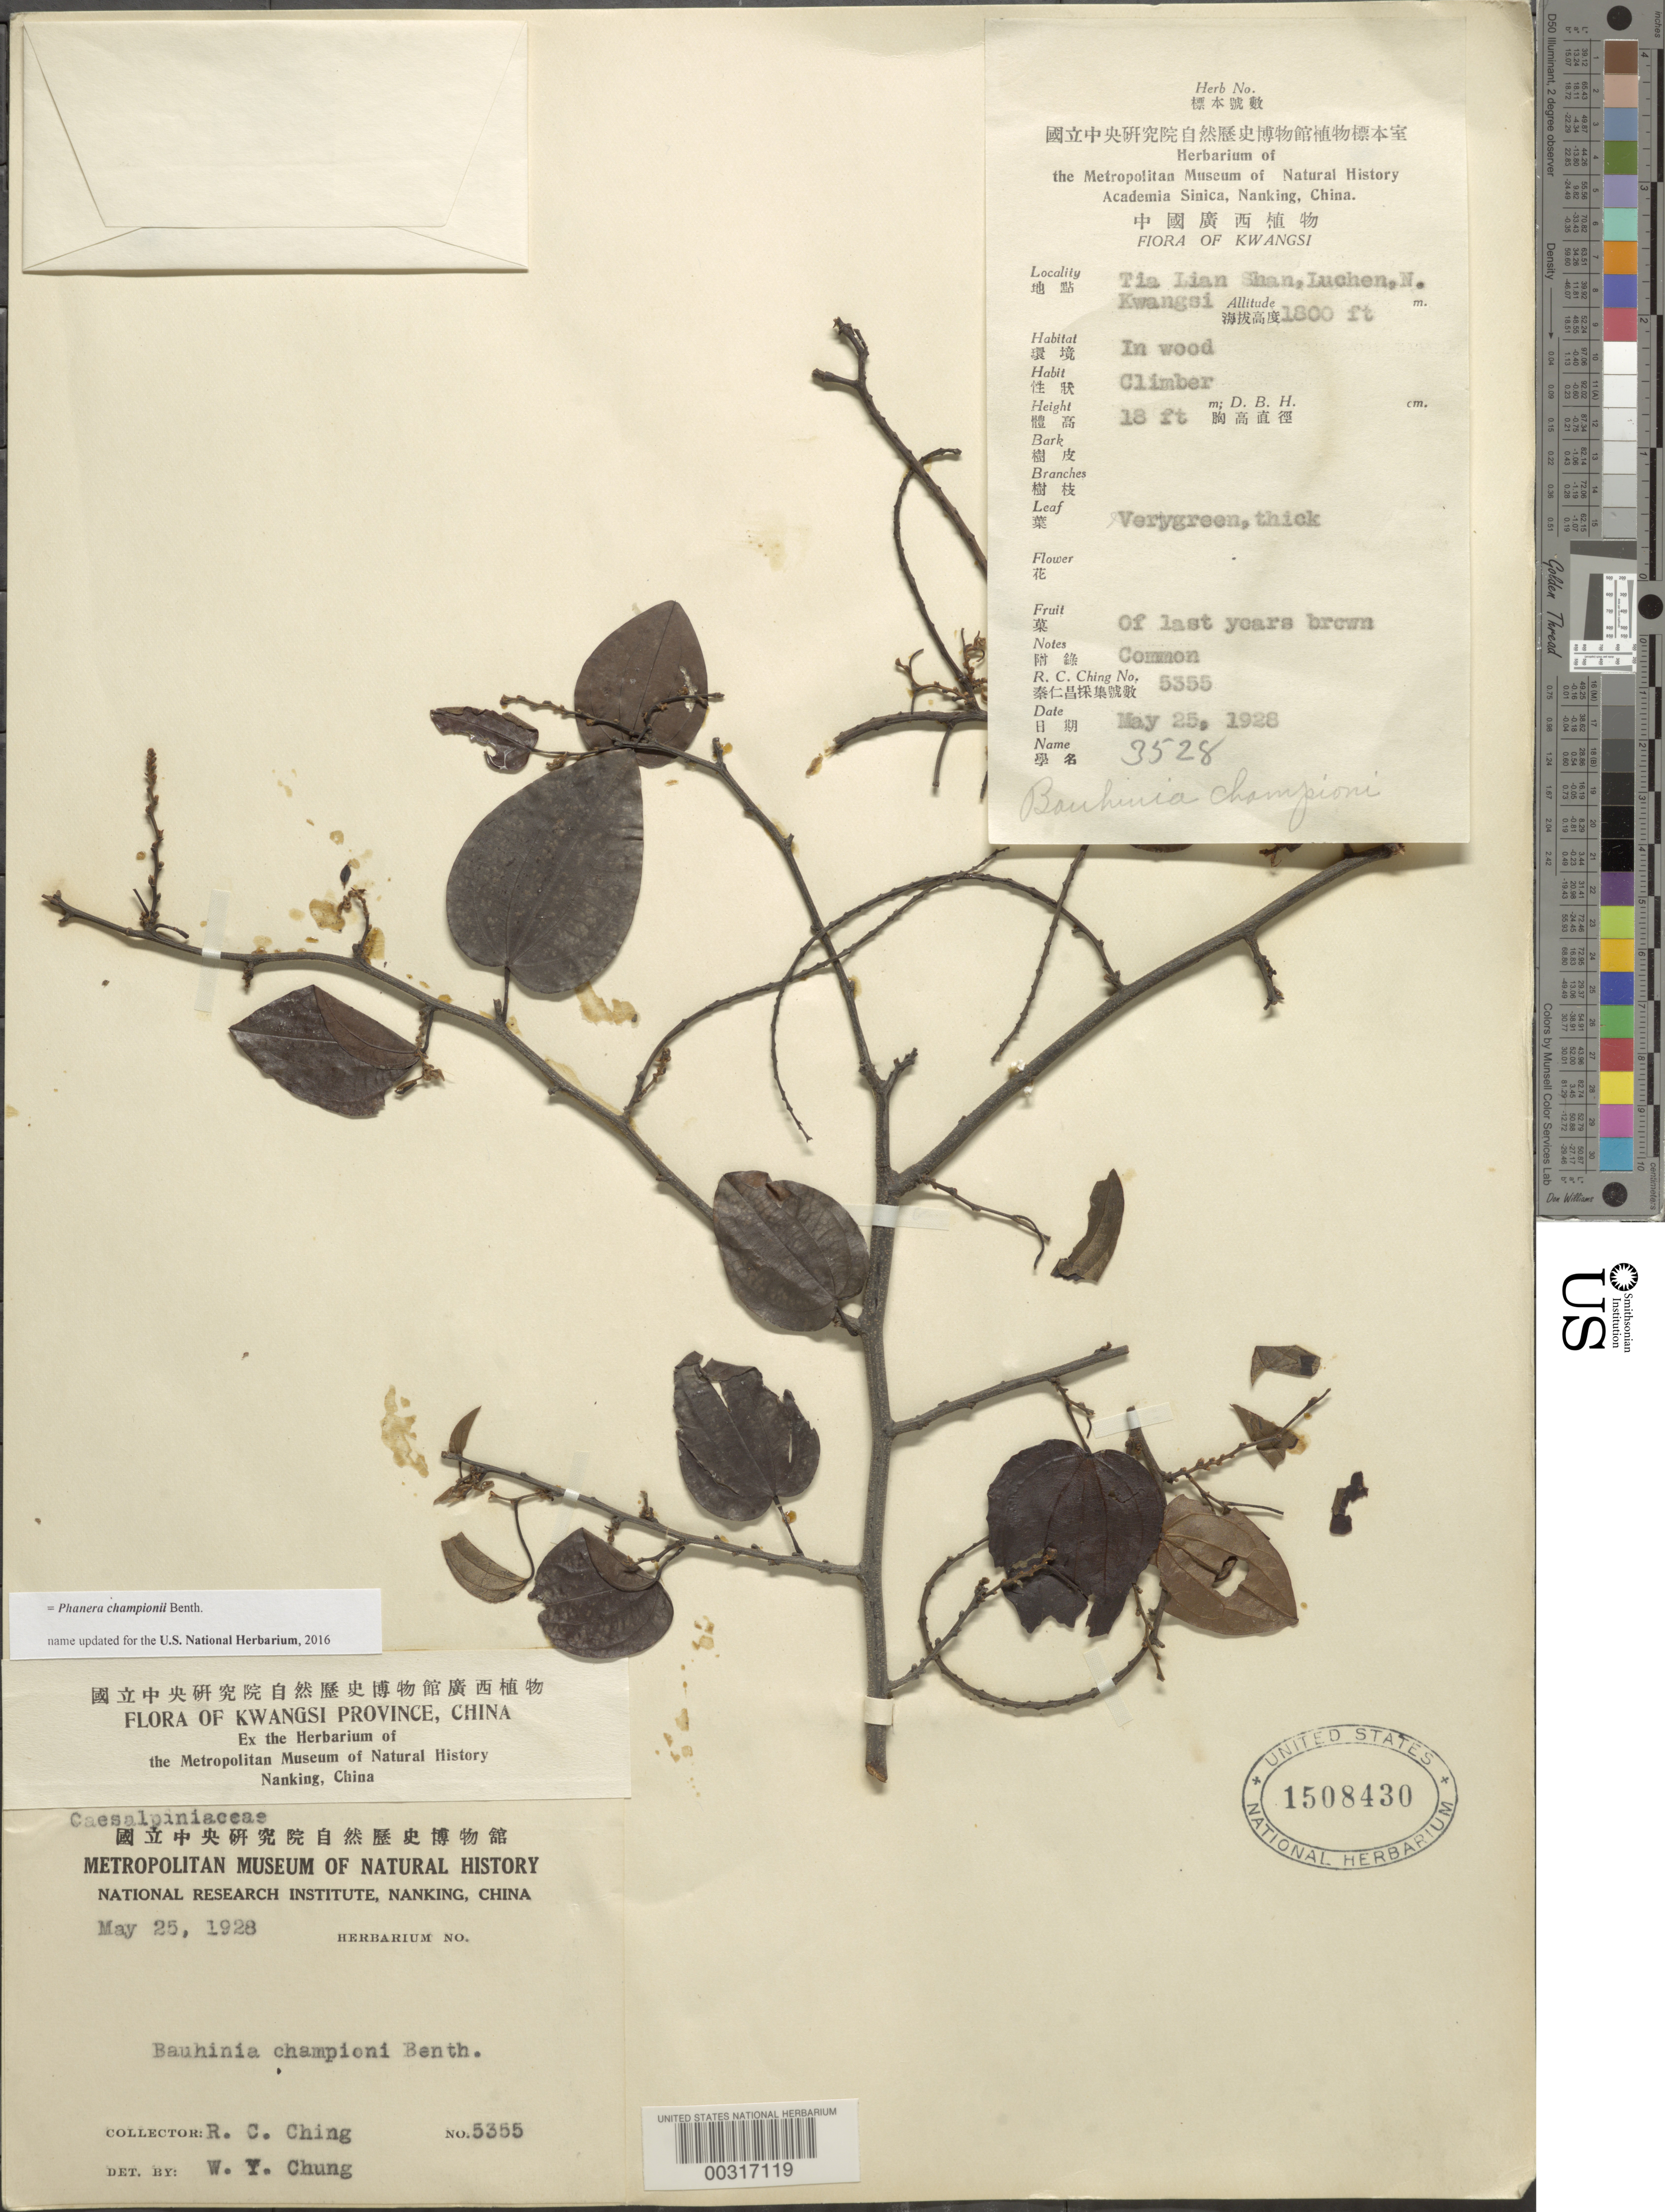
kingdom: Plantae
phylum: Tracheophyta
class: Magnoliopsida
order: Fabales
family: Fabaceae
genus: Phanera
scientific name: Phanera championii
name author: Benth.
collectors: R. C. Ching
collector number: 5355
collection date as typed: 25 May 1928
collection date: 1928-05-25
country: China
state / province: Guangxi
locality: Tia lian shan, luchen, n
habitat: In woods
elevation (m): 549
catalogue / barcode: US 1508430